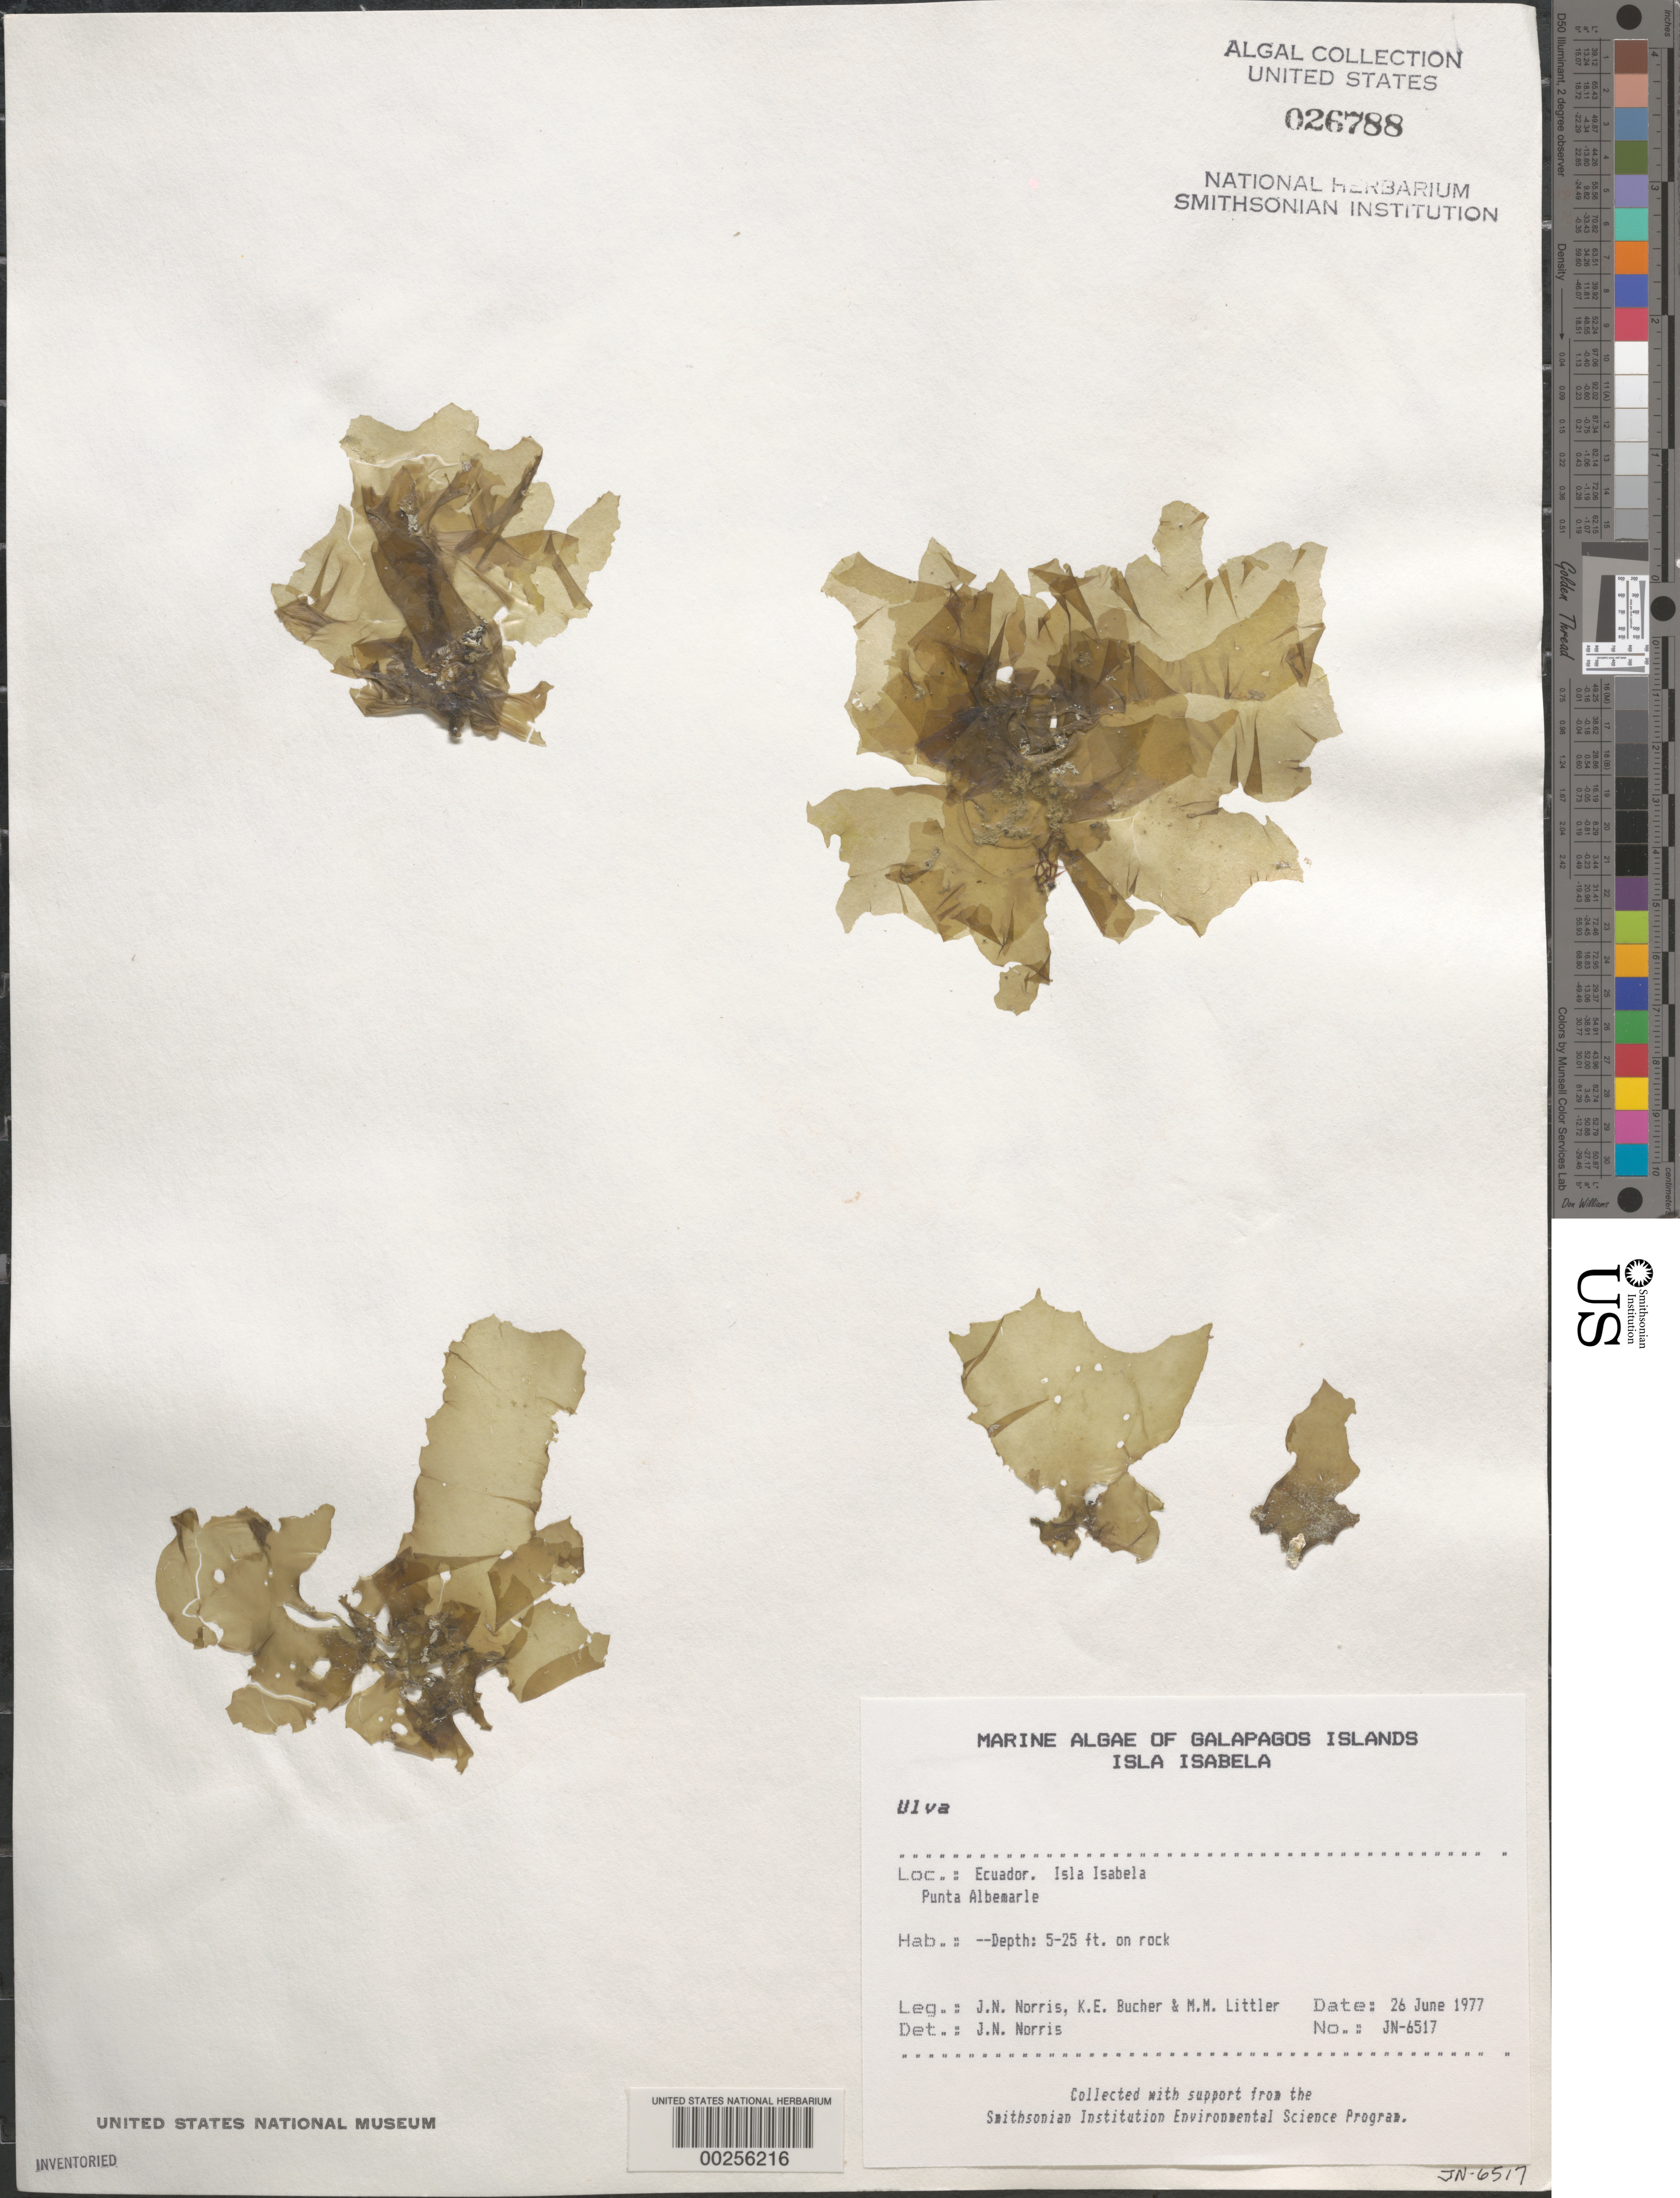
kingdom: Plantae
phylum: Chlorophyta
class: Ulvophyceae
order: Ulvales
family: Ulvaceae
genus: Ulva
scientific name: Ulva sp.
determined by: Norris, James N.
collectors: J. N. Norris, K. E. Bucher & M. M. Littler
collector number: JN-6517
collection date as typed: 26 Jun 1977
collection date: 1977-06-26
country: Ecuador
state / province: Colón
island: Isabela [Albemarle]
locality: Punta Albemarle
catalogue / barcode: US 26788